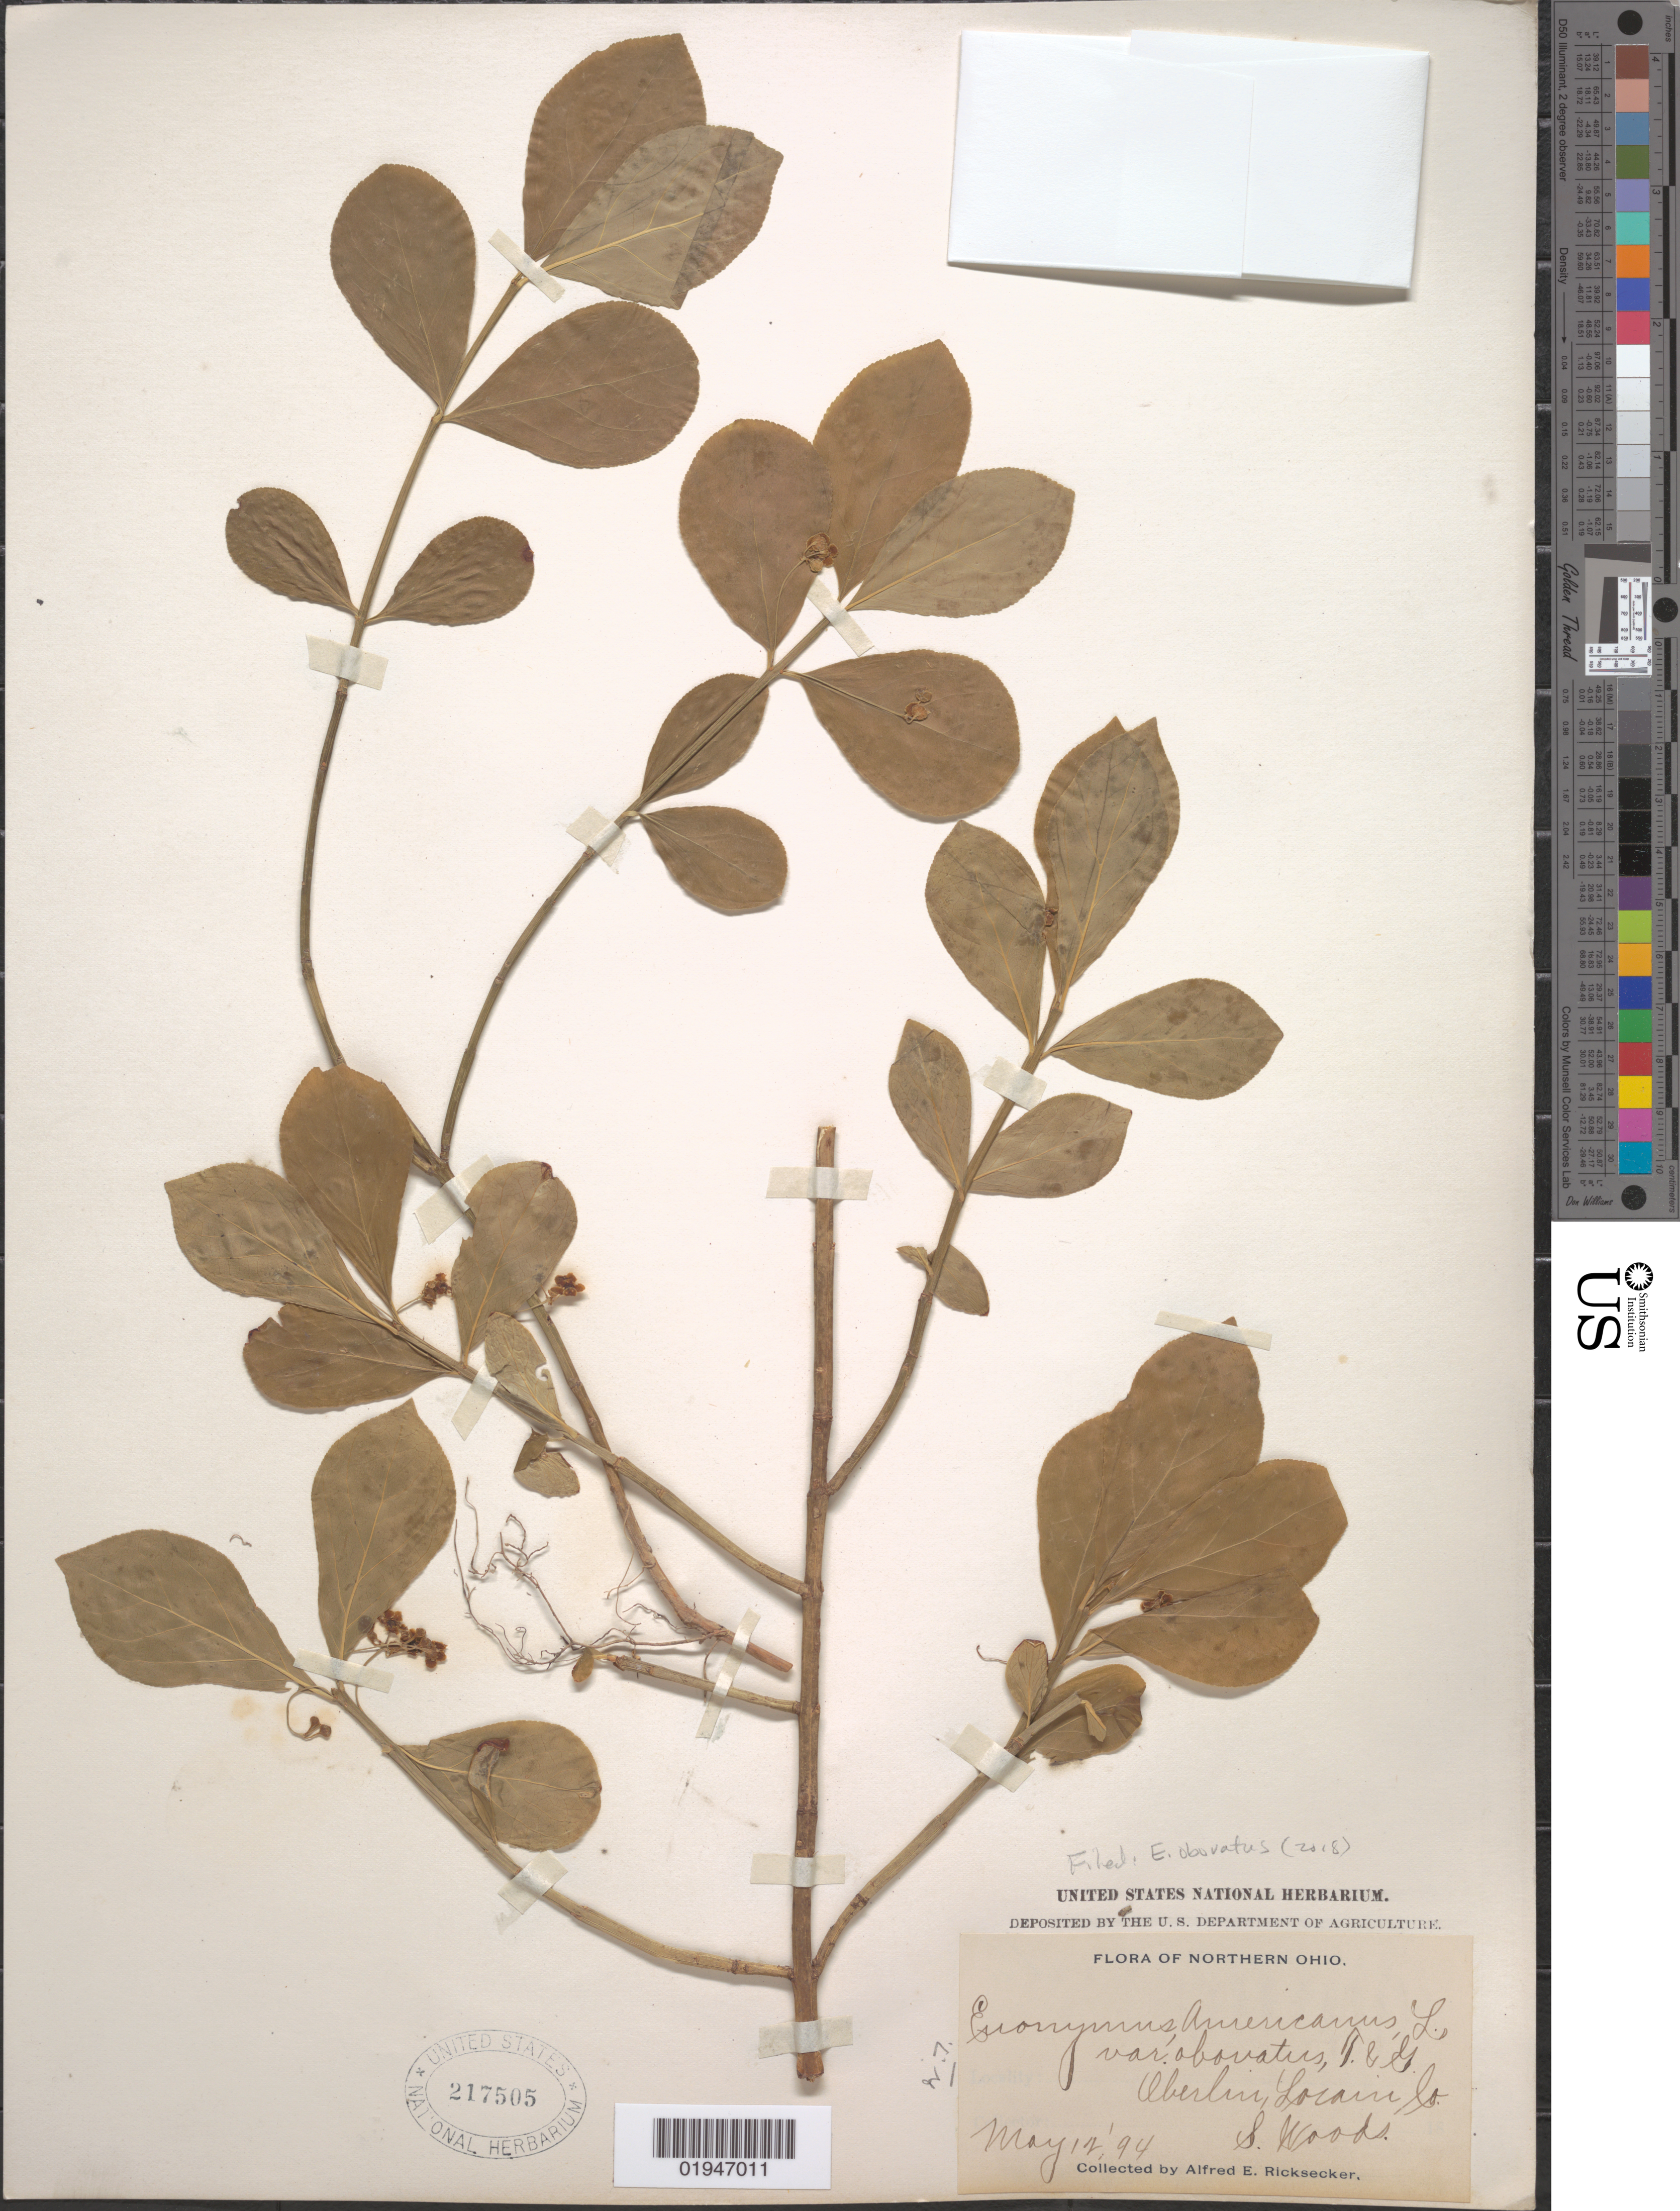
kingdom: Plantae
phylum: Tracheophyta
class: Magnoliopsida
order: Celastrales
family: Celastraceae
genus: Euonymus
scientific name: Euonymus obovatus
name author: Nutt.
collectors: A. E. Ricksecker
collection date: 1894-05-12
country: United States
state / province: Ohio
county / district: Lorain County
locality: Oberlin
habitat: S. woods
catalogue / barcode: US 217505